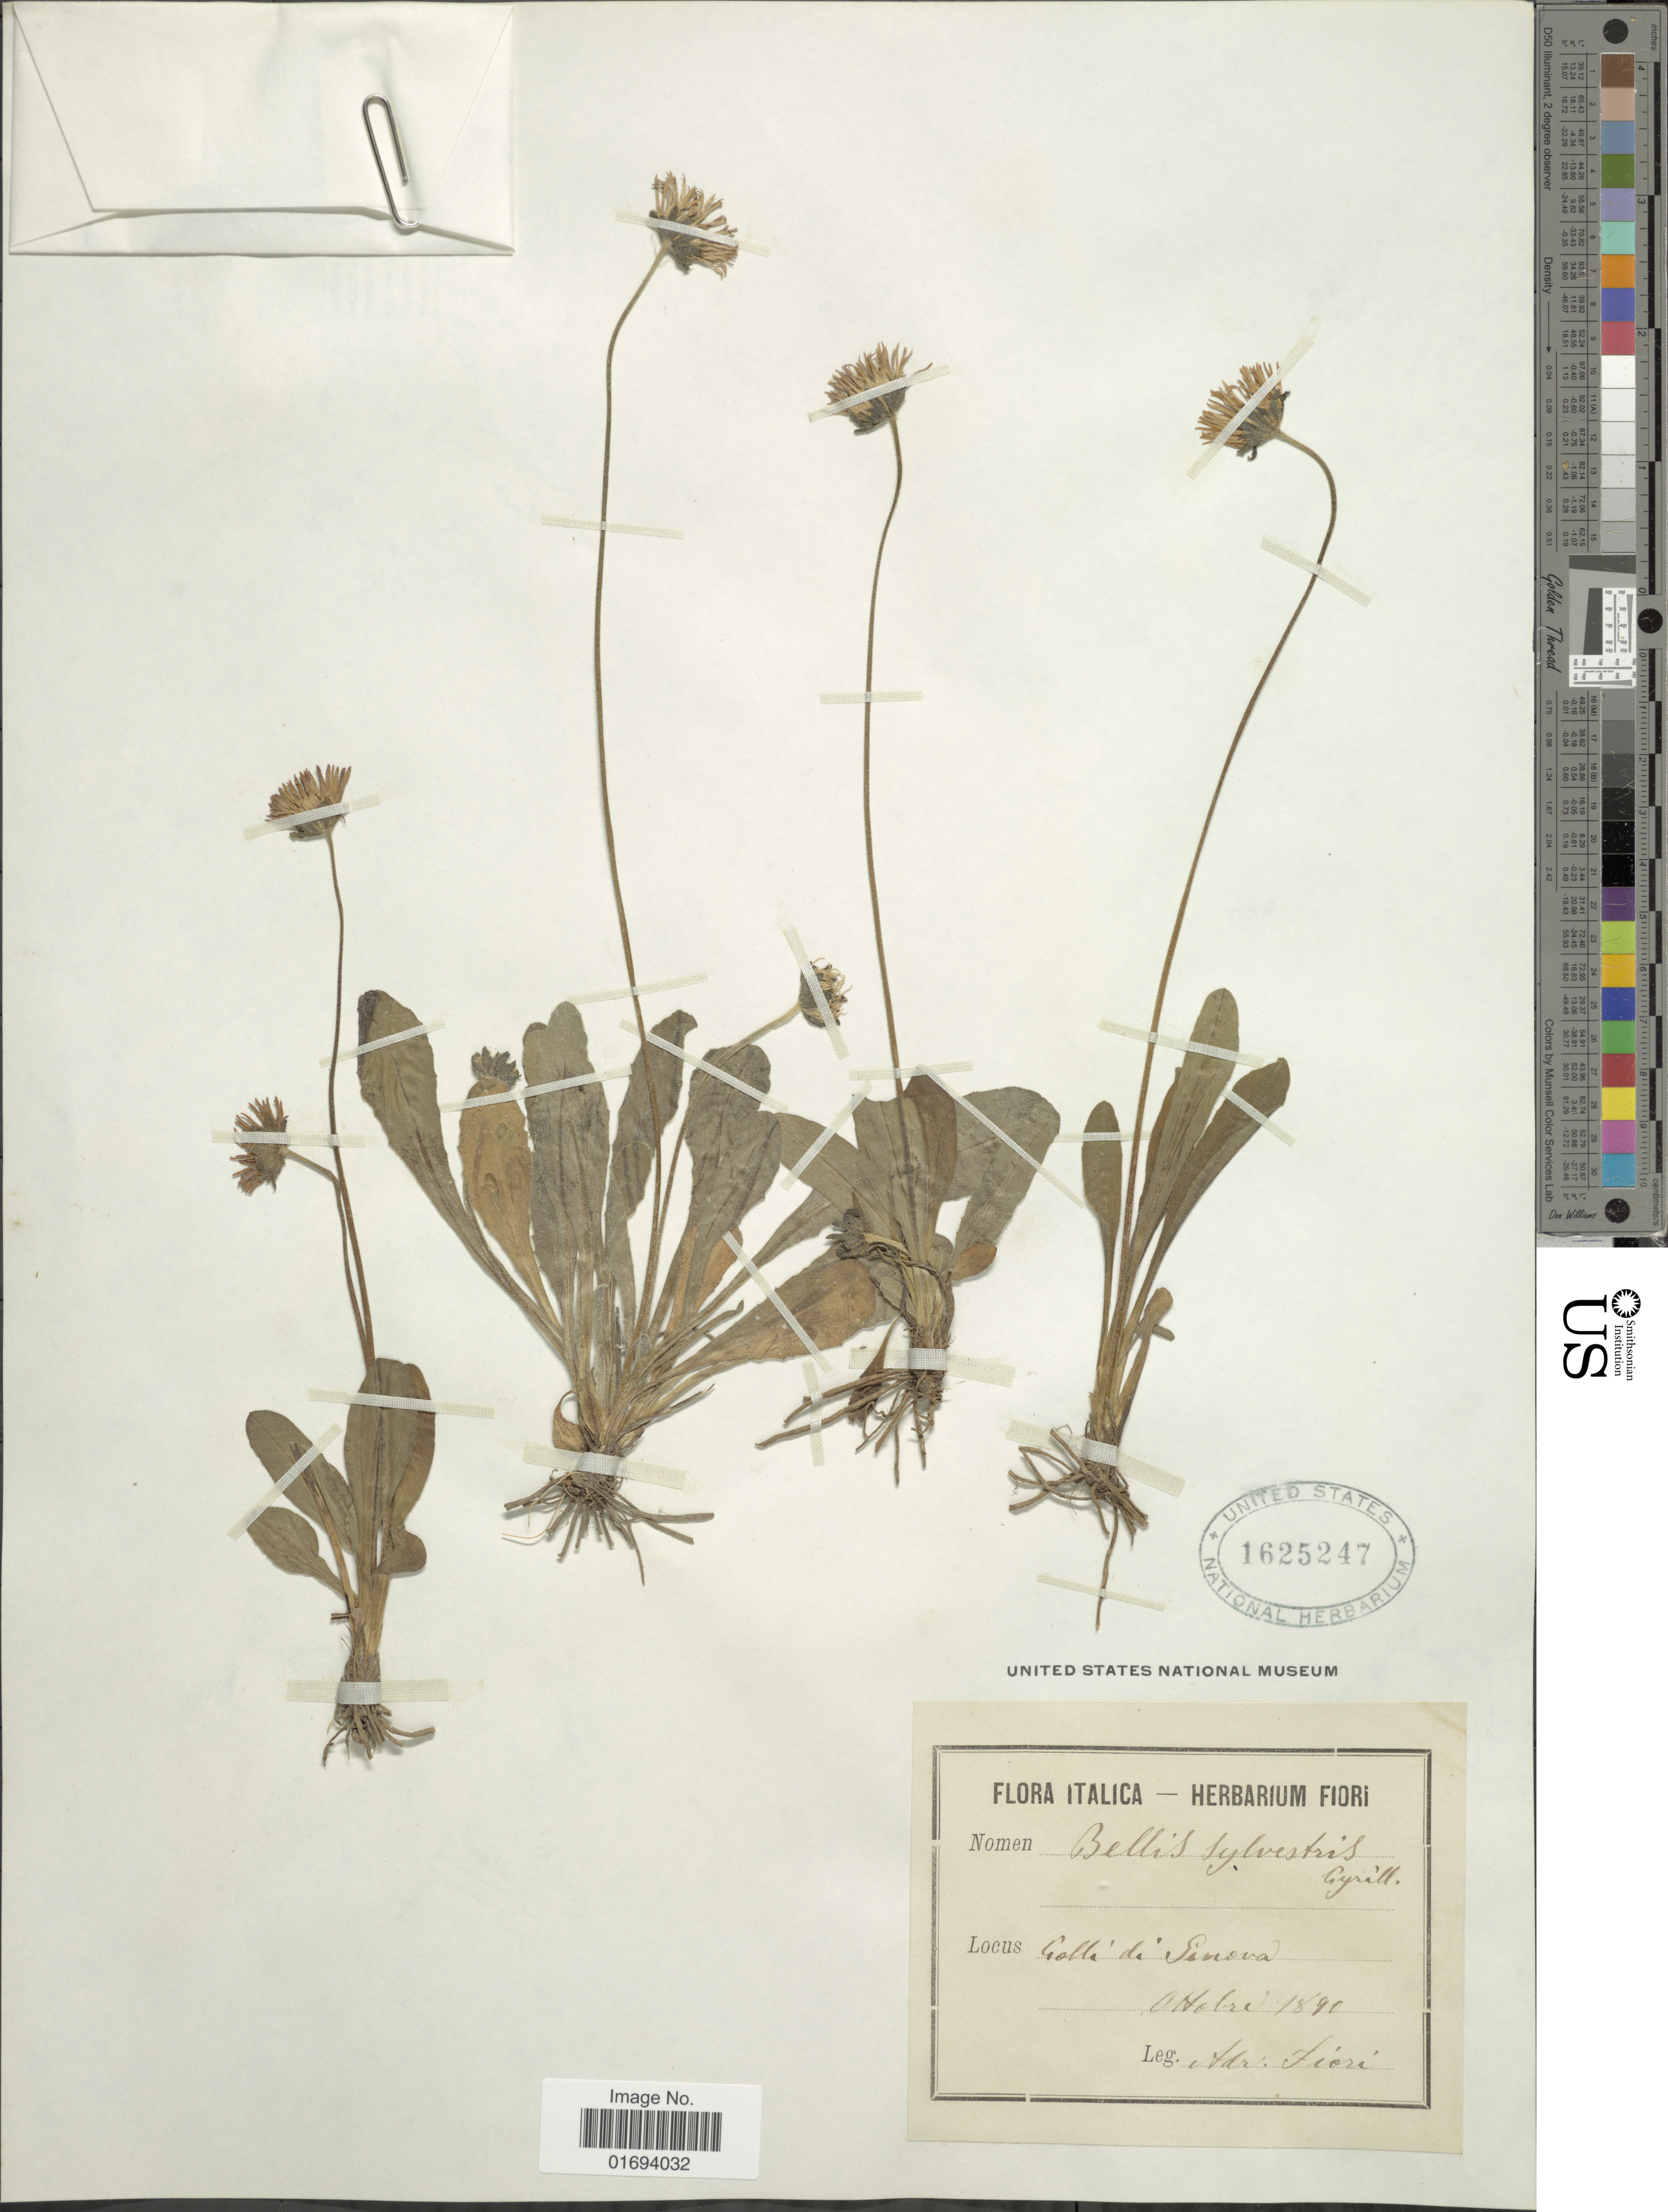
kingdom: Plantae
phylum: Tracheophyta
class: Magnoliopsida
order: Asterales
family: Asteraceae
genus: Bellis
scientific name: Bellis sylvestris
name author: Cirillo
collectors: A. Fiori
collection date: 1890-10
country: Italy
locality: Italica. Golli de Gaimova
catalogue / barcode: US 1625247